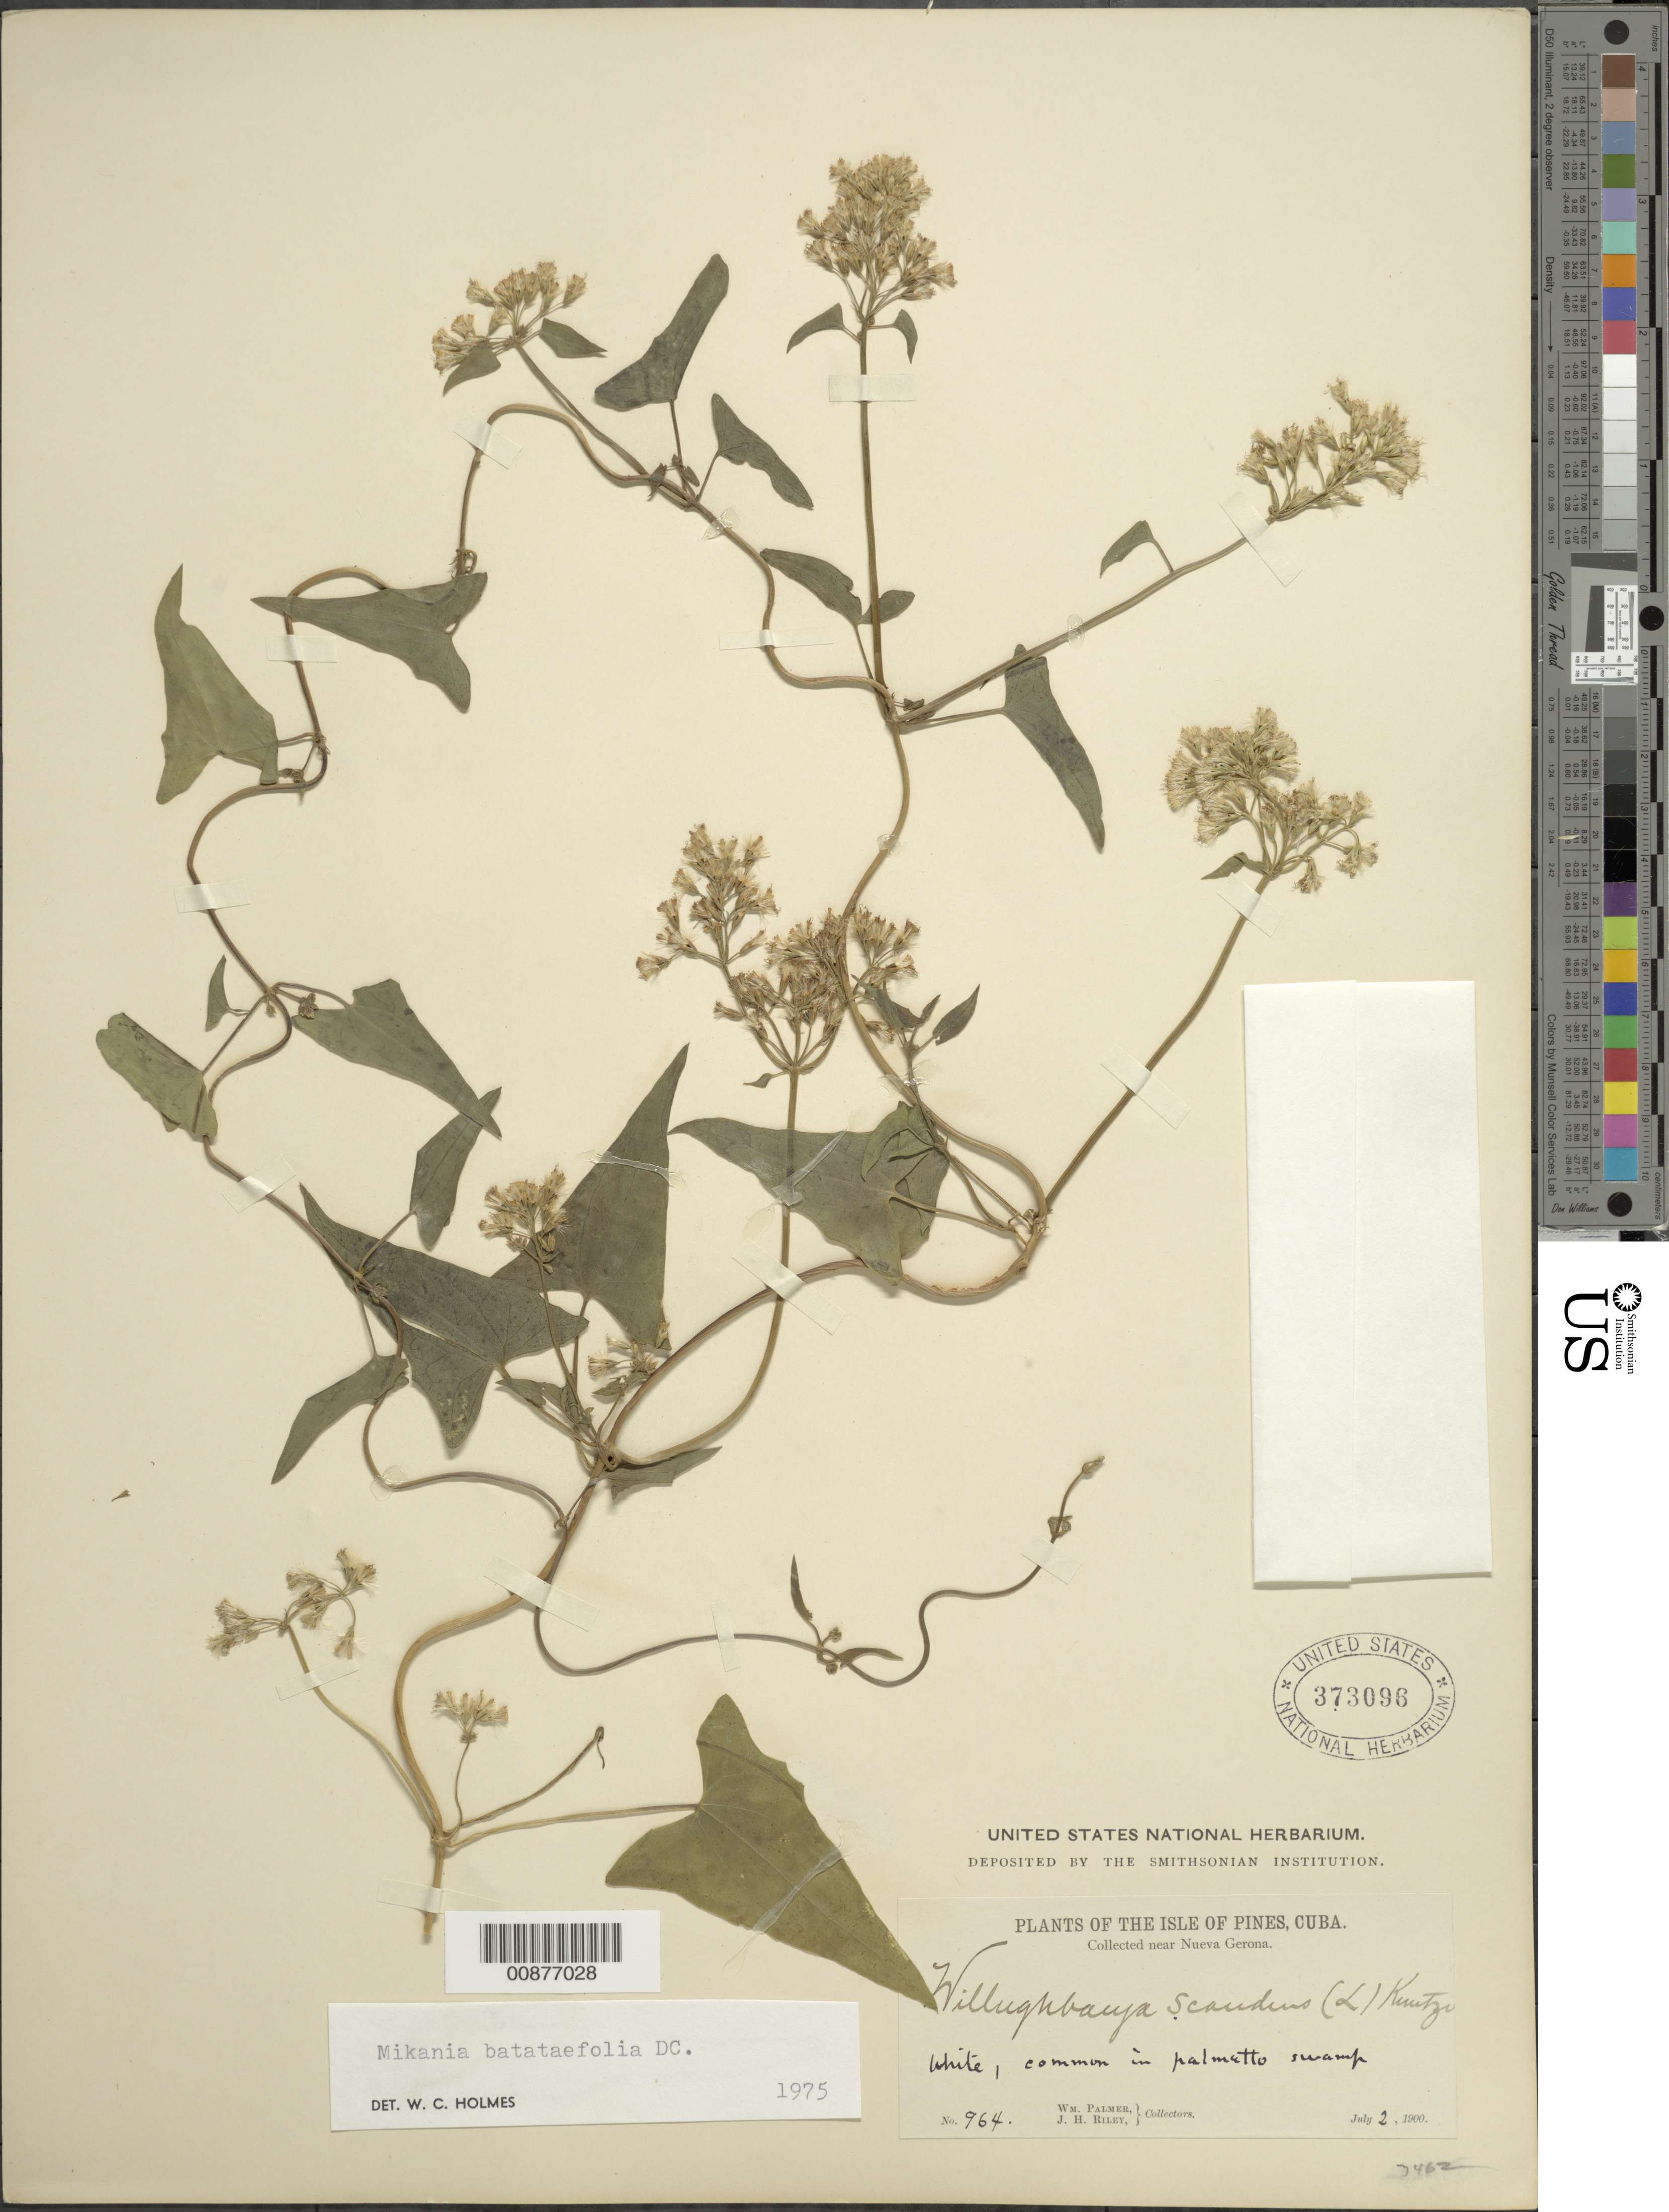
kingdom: Plantae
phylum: Tracheophyta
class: Magnoliopsida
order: Asterales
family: Asteraceae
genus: Mikania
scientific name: Mikania batataefolia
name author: DC.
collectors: W. Palmer & J. H. Riley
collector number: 964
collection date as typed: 02 Jul 1900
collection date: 1900-07-02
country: Cuba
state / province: Isla de La Juventud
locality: Near Nueva Gerona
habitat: Palmetto swamp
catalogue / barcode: US 373096